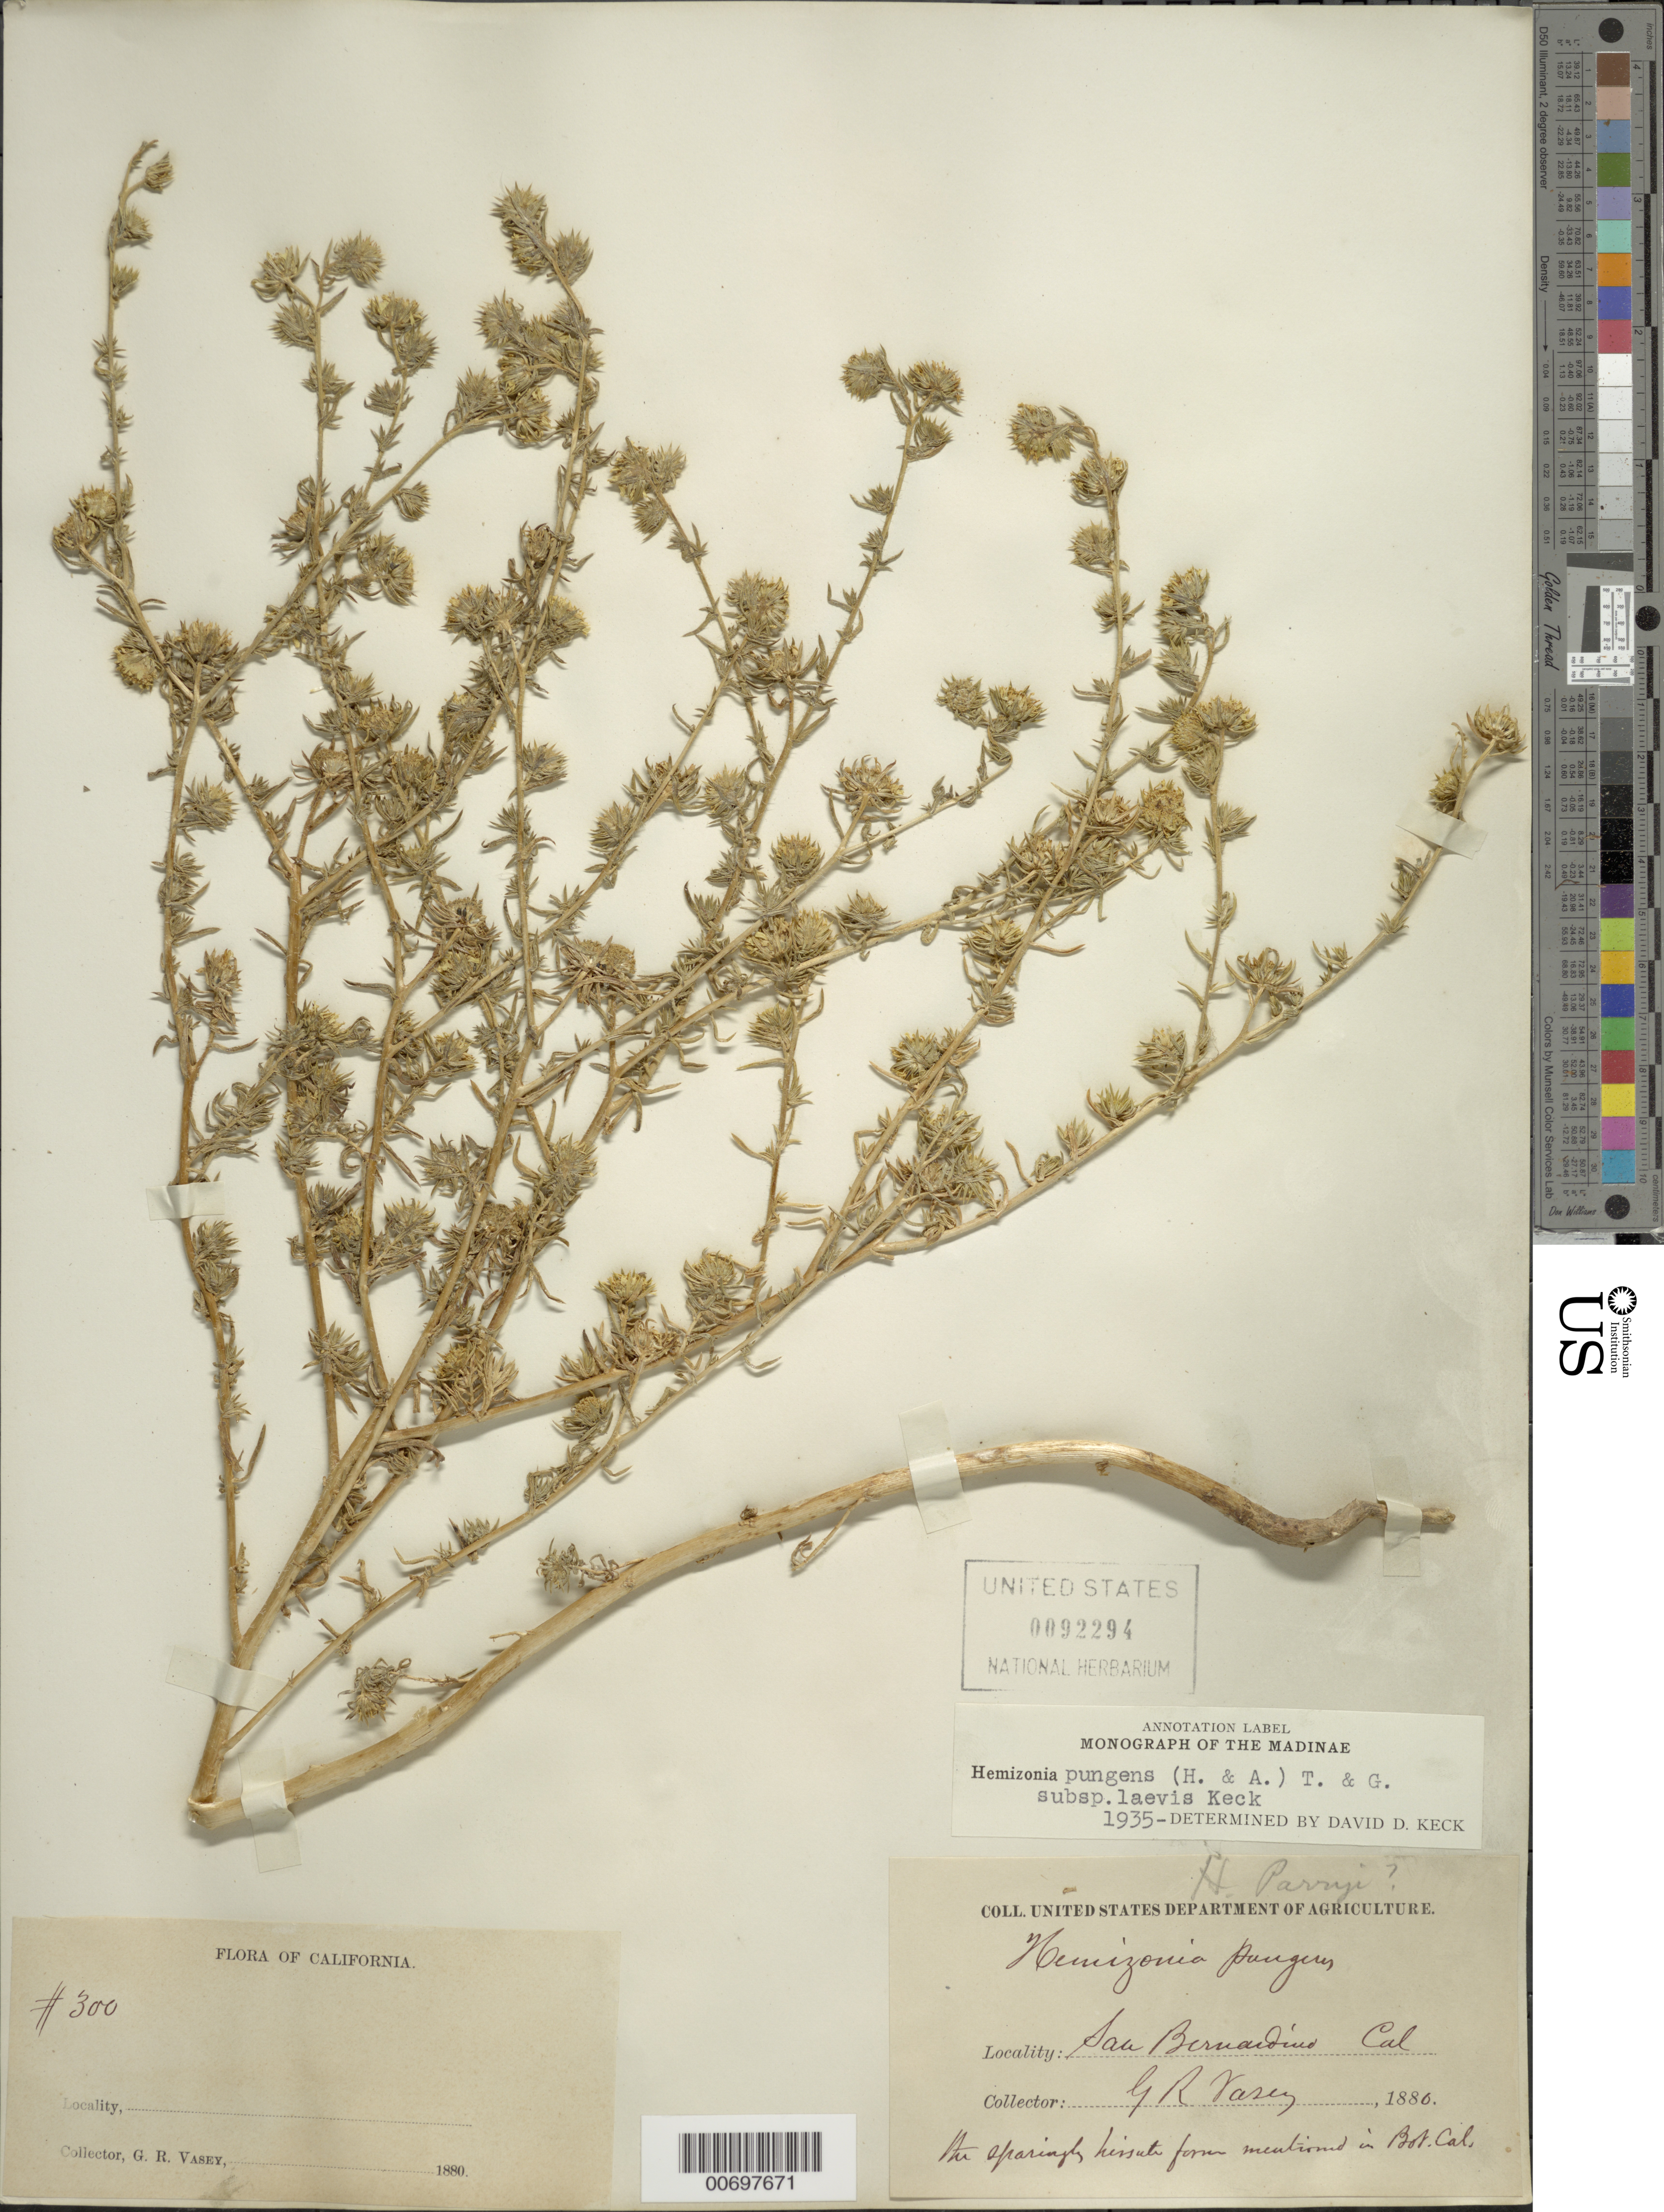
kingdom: Plantae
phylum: Tracheophyta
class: Magnoliopsida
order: Asterales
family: Asteraceae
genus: Hemizonia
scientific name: Hemizonia pungens subsp. laevis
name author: D.D. Keck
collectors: G. R. Vasey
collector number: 300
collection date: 1880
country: United States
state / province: California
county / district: San Bernardino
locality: San Bernardino Cal.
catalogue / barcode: US 92294